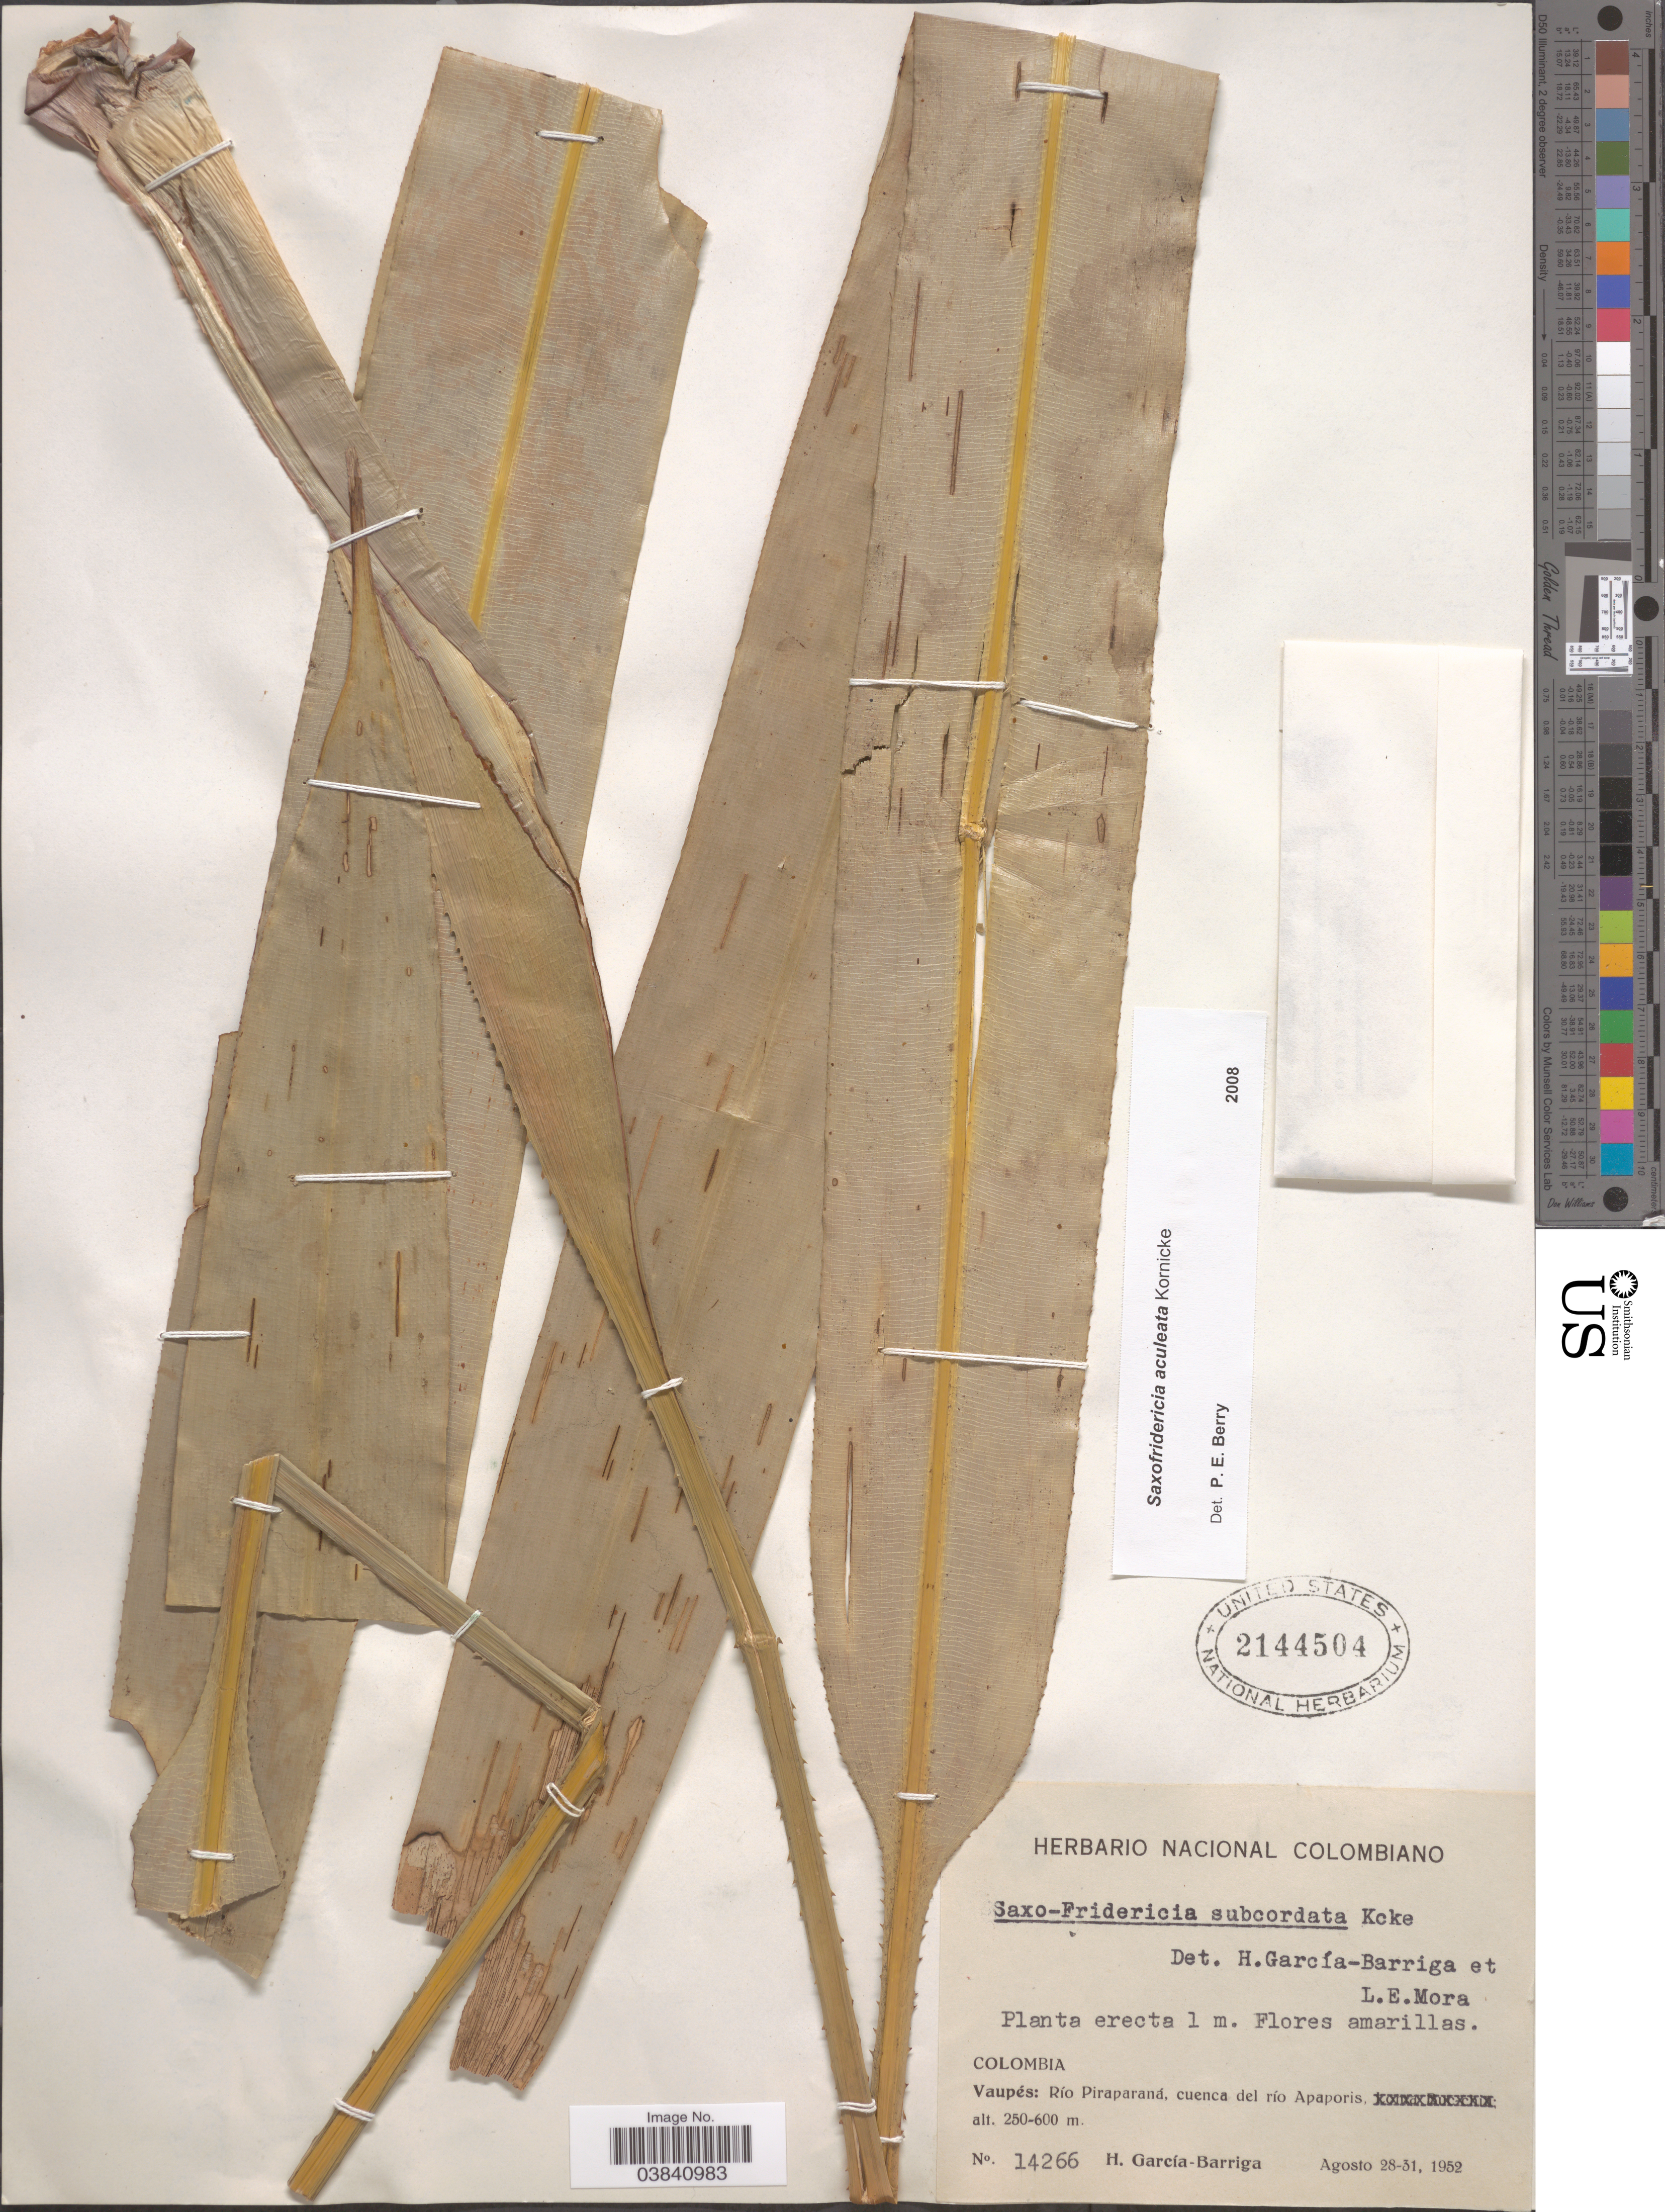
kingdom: Plantae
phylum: Tracheophyta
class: Liliopsida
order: Poales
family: Rapateaceae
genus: Saxofridericia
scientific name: Saxofridericia aculeata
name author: Körn.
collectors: H. García Barriga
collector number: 14266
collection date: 1952-08-28/1952-08-31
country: Colombia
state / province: Vaupés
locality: Río Piraparaná, cuenca del río Apaporis.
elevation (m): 250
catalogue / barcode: US 2144504